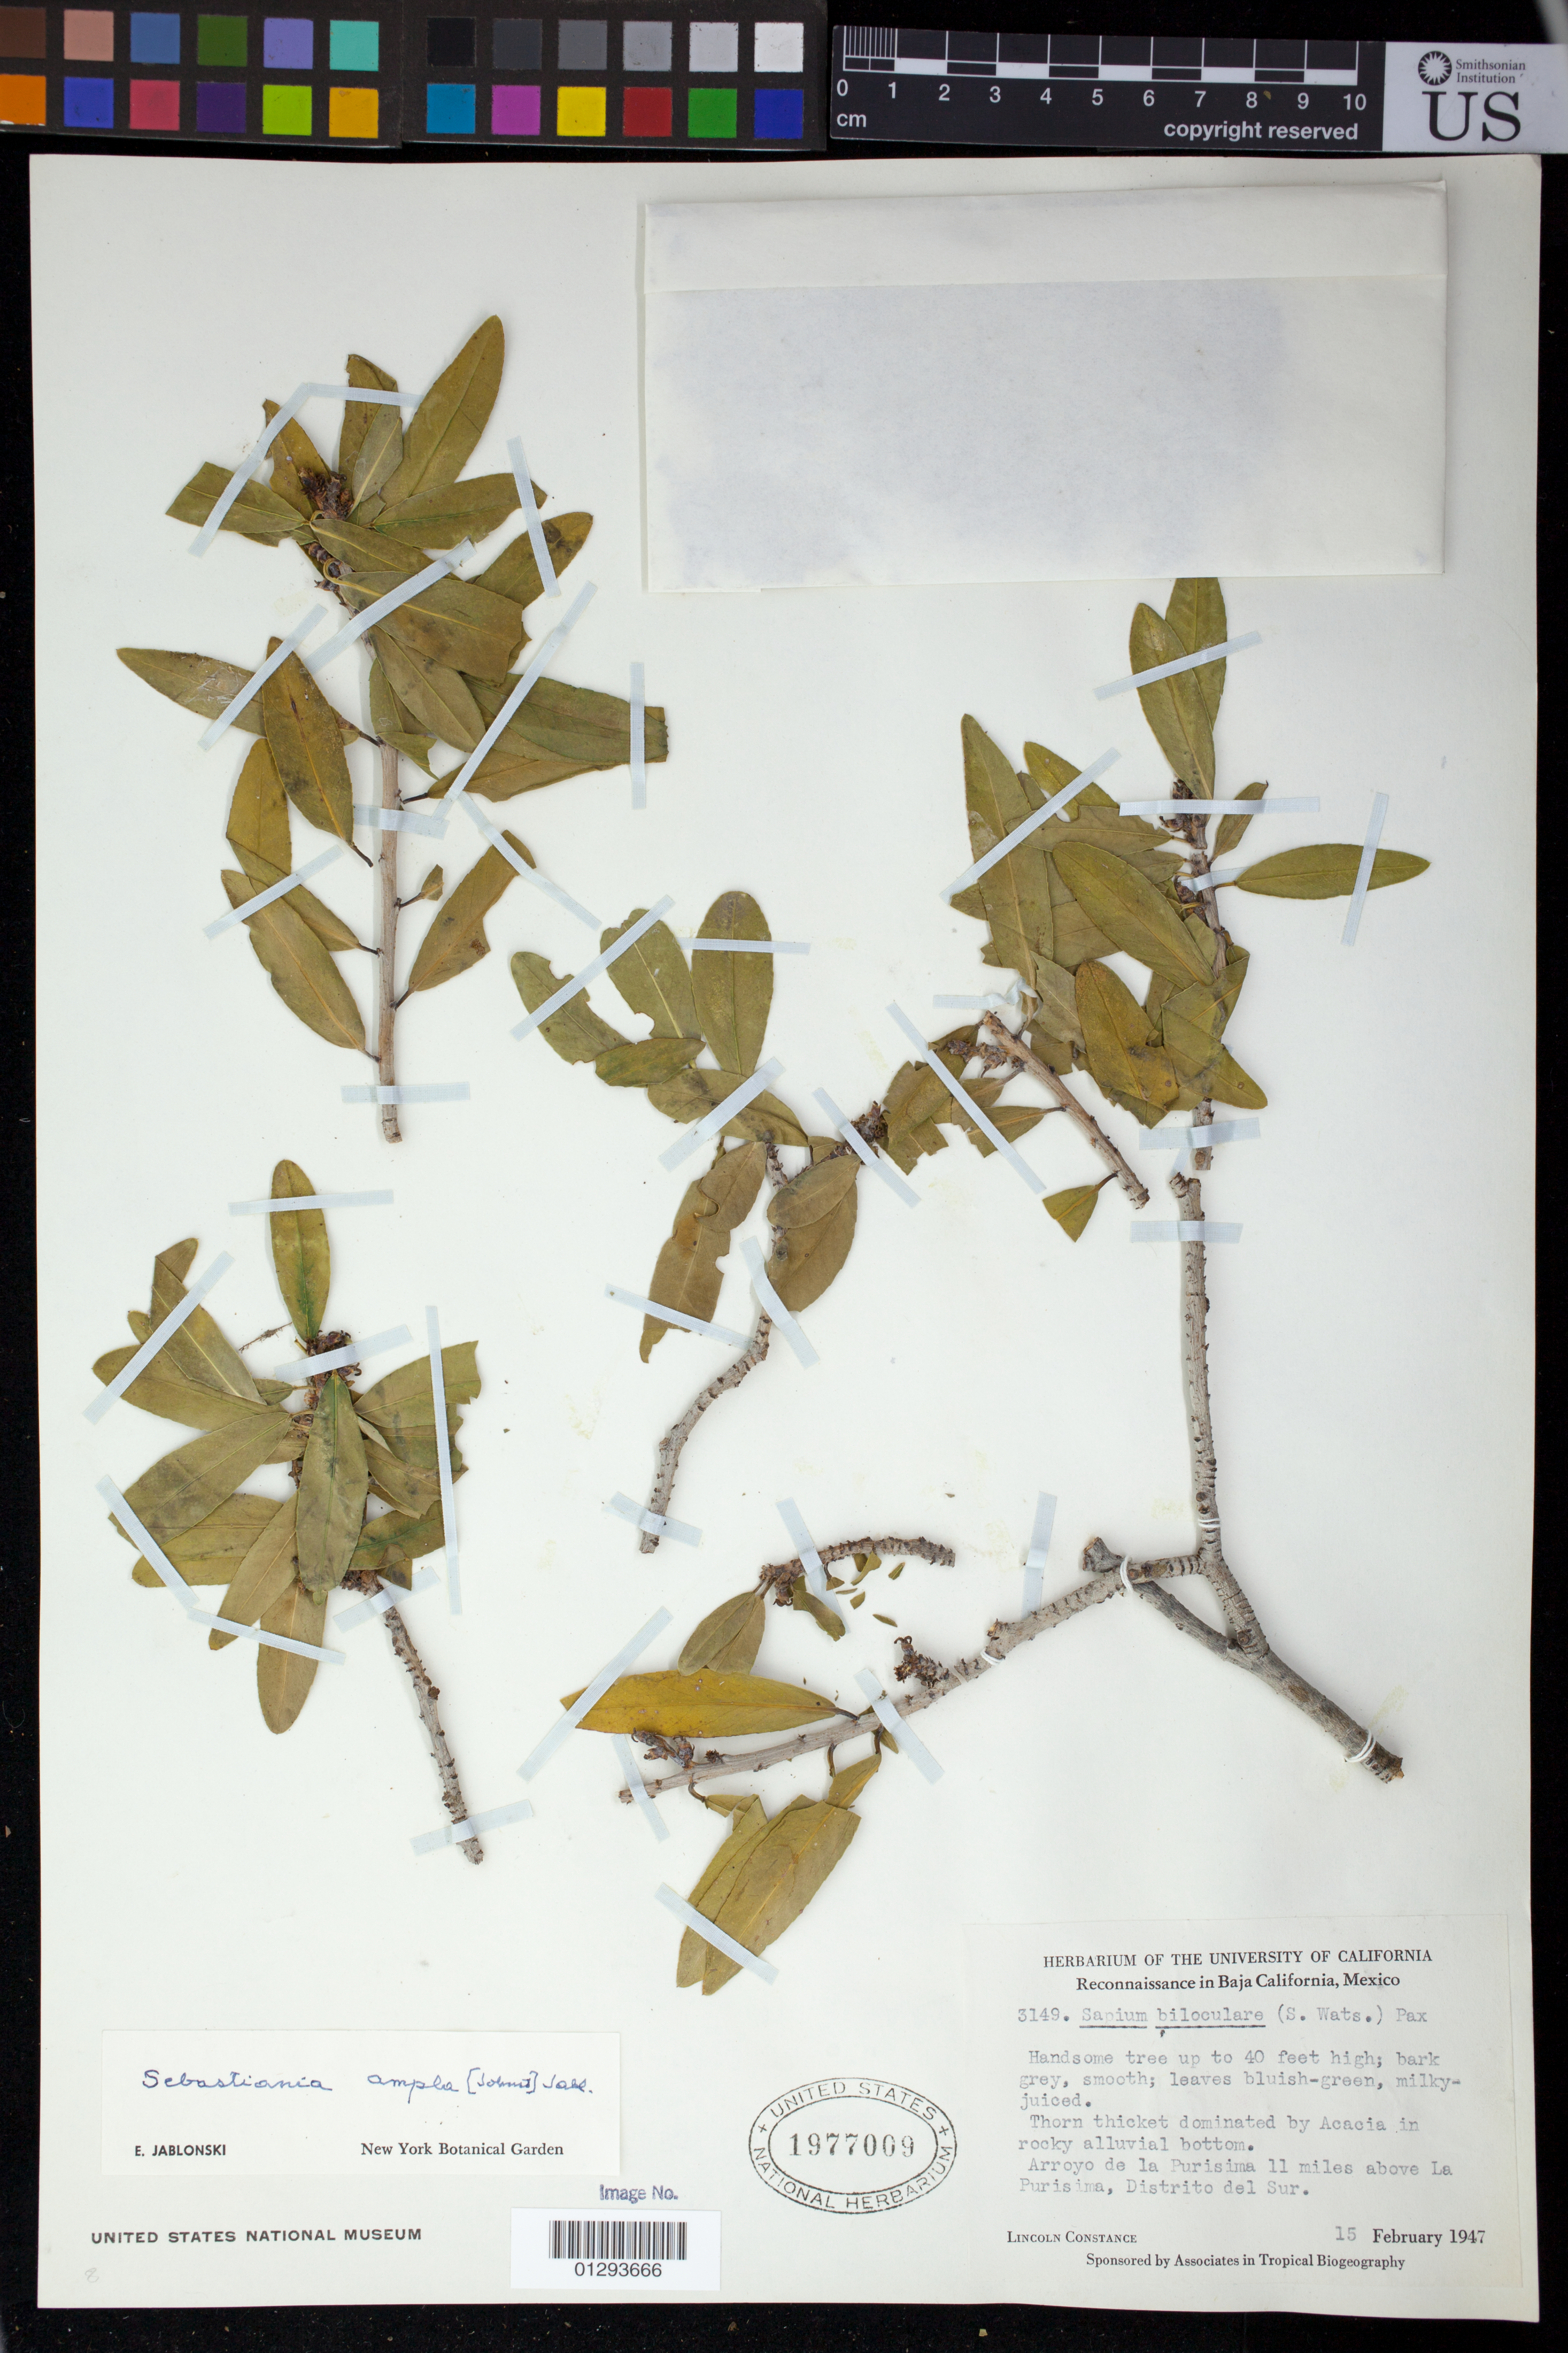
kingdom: Plantae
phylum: Tracheophyta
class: Magnoliopsida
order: Malpighiales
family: Euphorbiaceae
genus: Sebastiania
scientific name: Sebastiania ampla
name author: (I.M. Johnst.) Jabl.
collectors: L. Constance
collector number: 3149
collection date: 1947-02-15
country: Mexico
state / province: Baja California Sur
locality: Arroyo de la Purisima 11 miles above La Purisima, Distrito del Sur.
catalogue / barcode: US 1977009